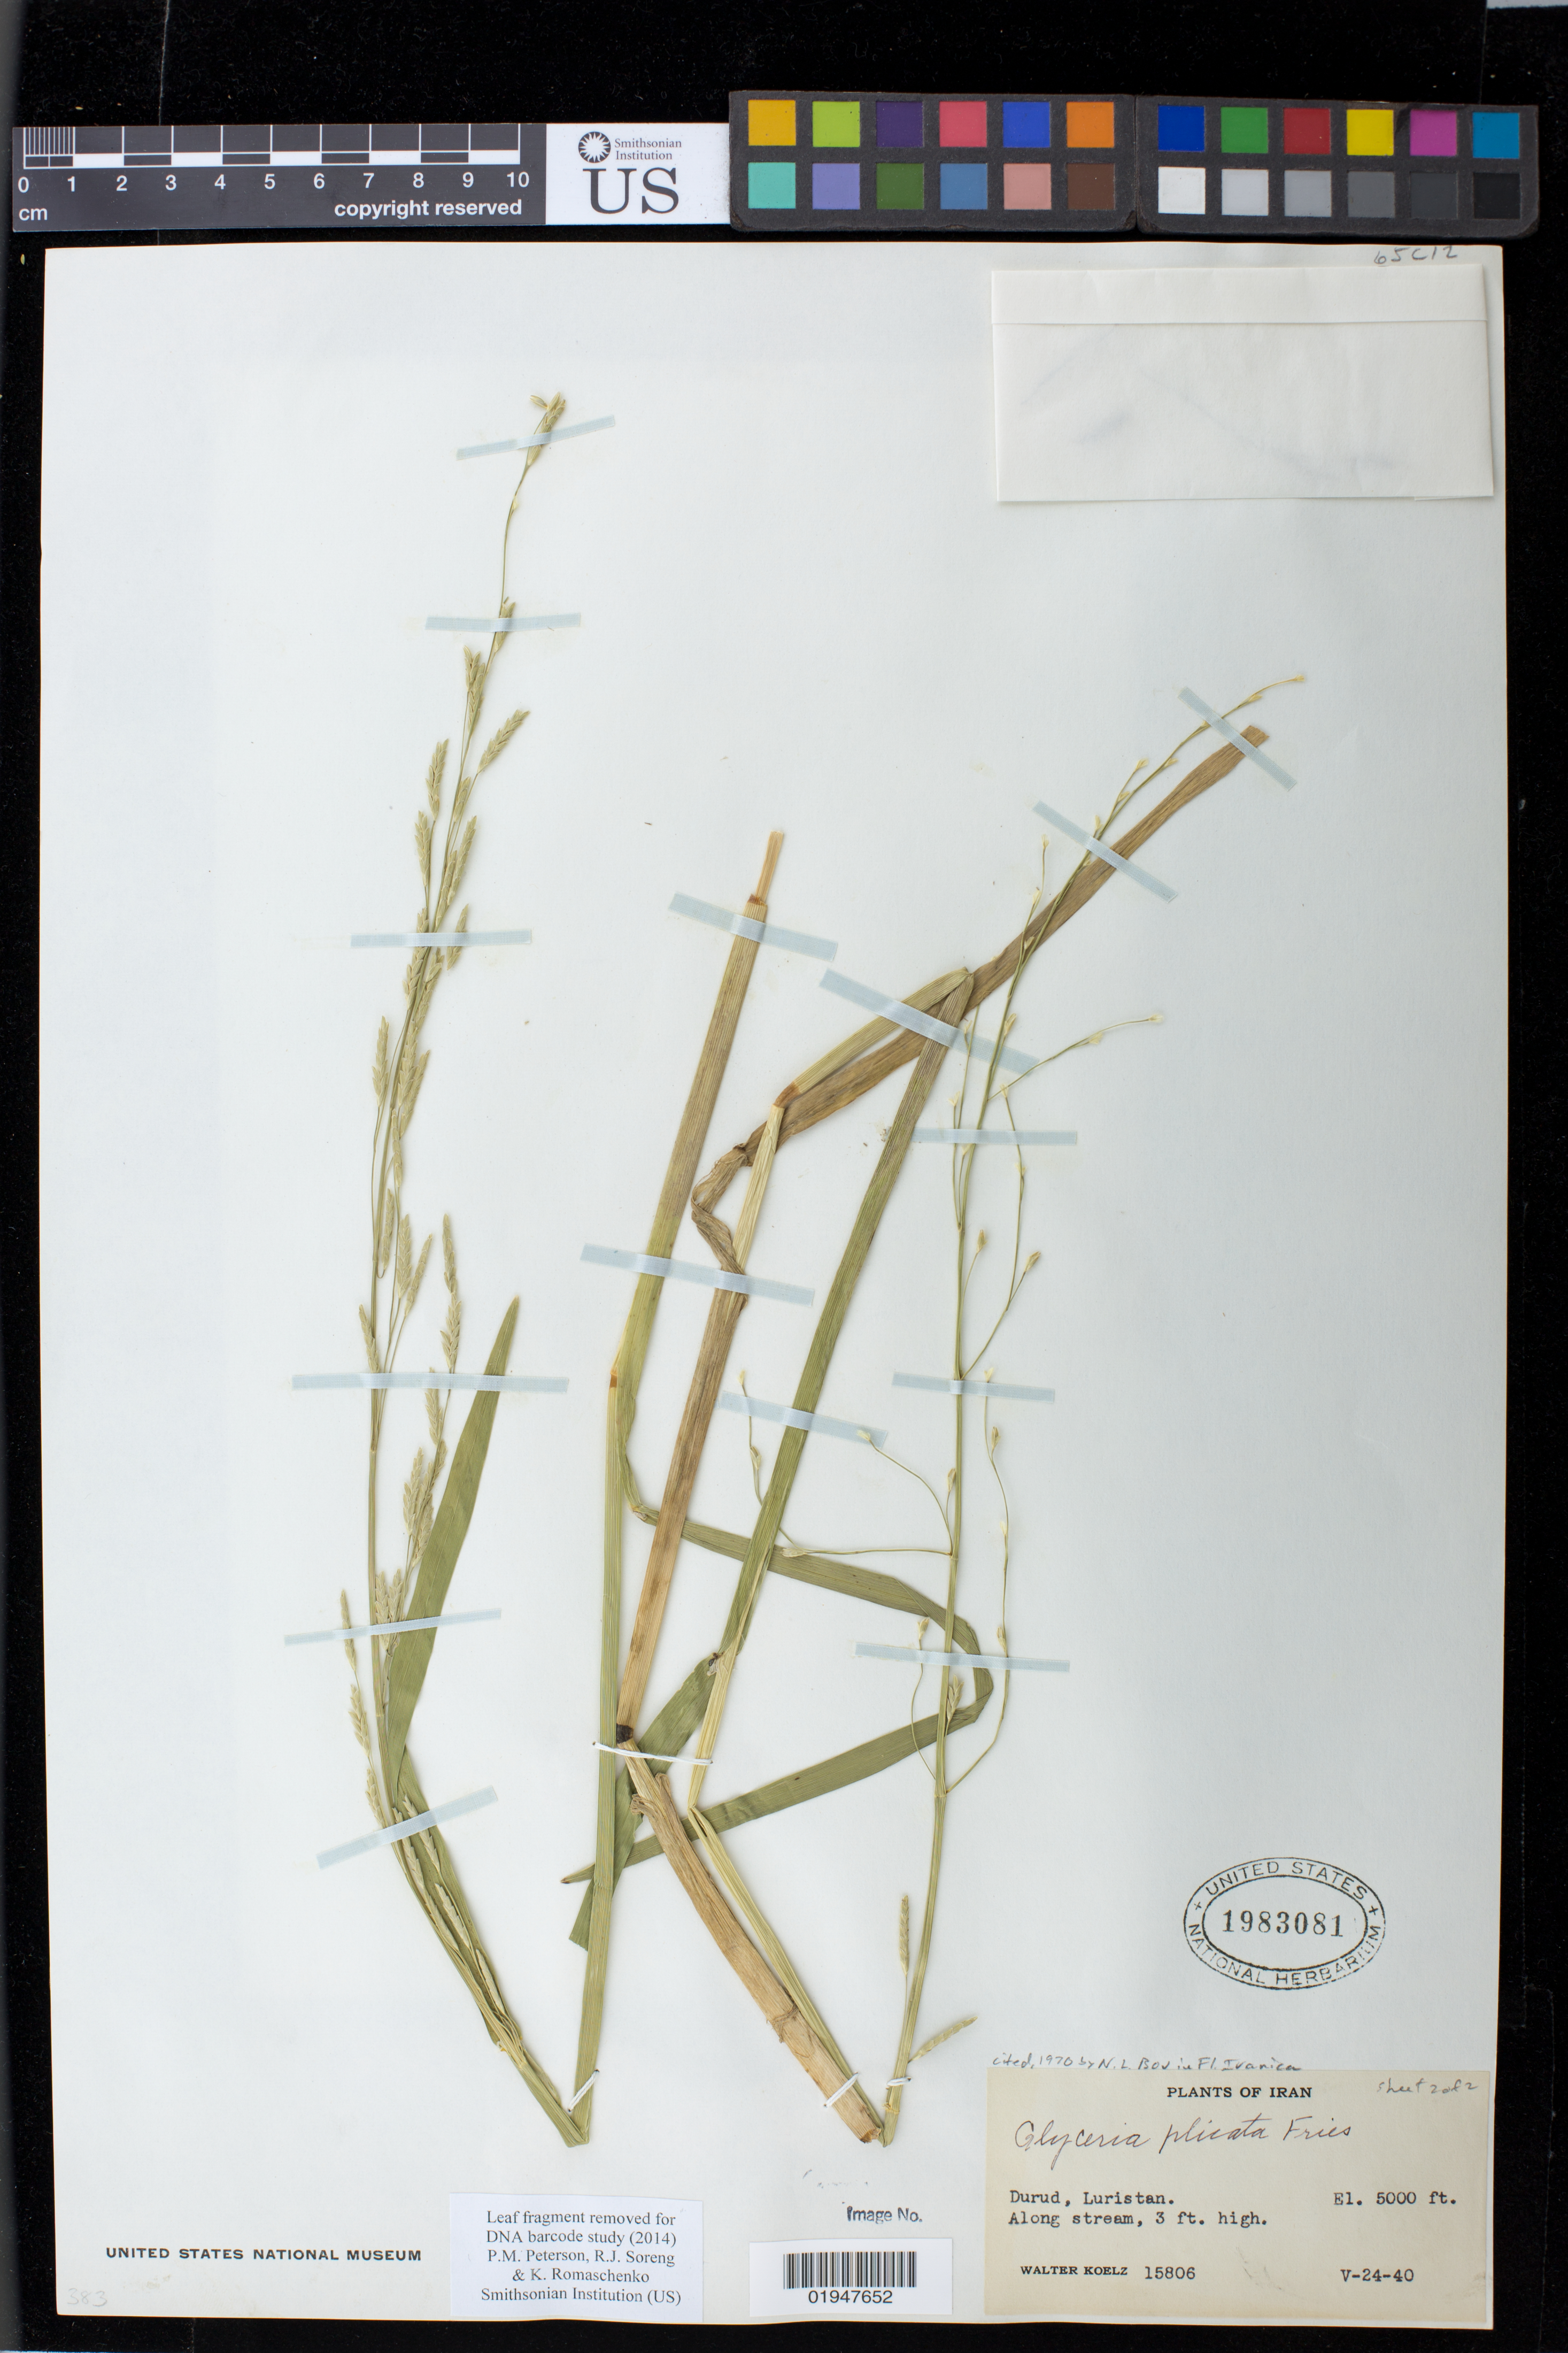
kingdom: Plantae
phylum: Tracheophyta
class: Liliopsida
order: Poales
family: Poaceae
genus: Glyceria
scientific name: Glyceria plicata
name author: (Fr.) Fr.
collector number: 15806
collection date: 1940-05-24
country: Iran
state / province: Lorestan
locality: Durud.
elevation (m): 1524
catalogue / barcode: US 1983081